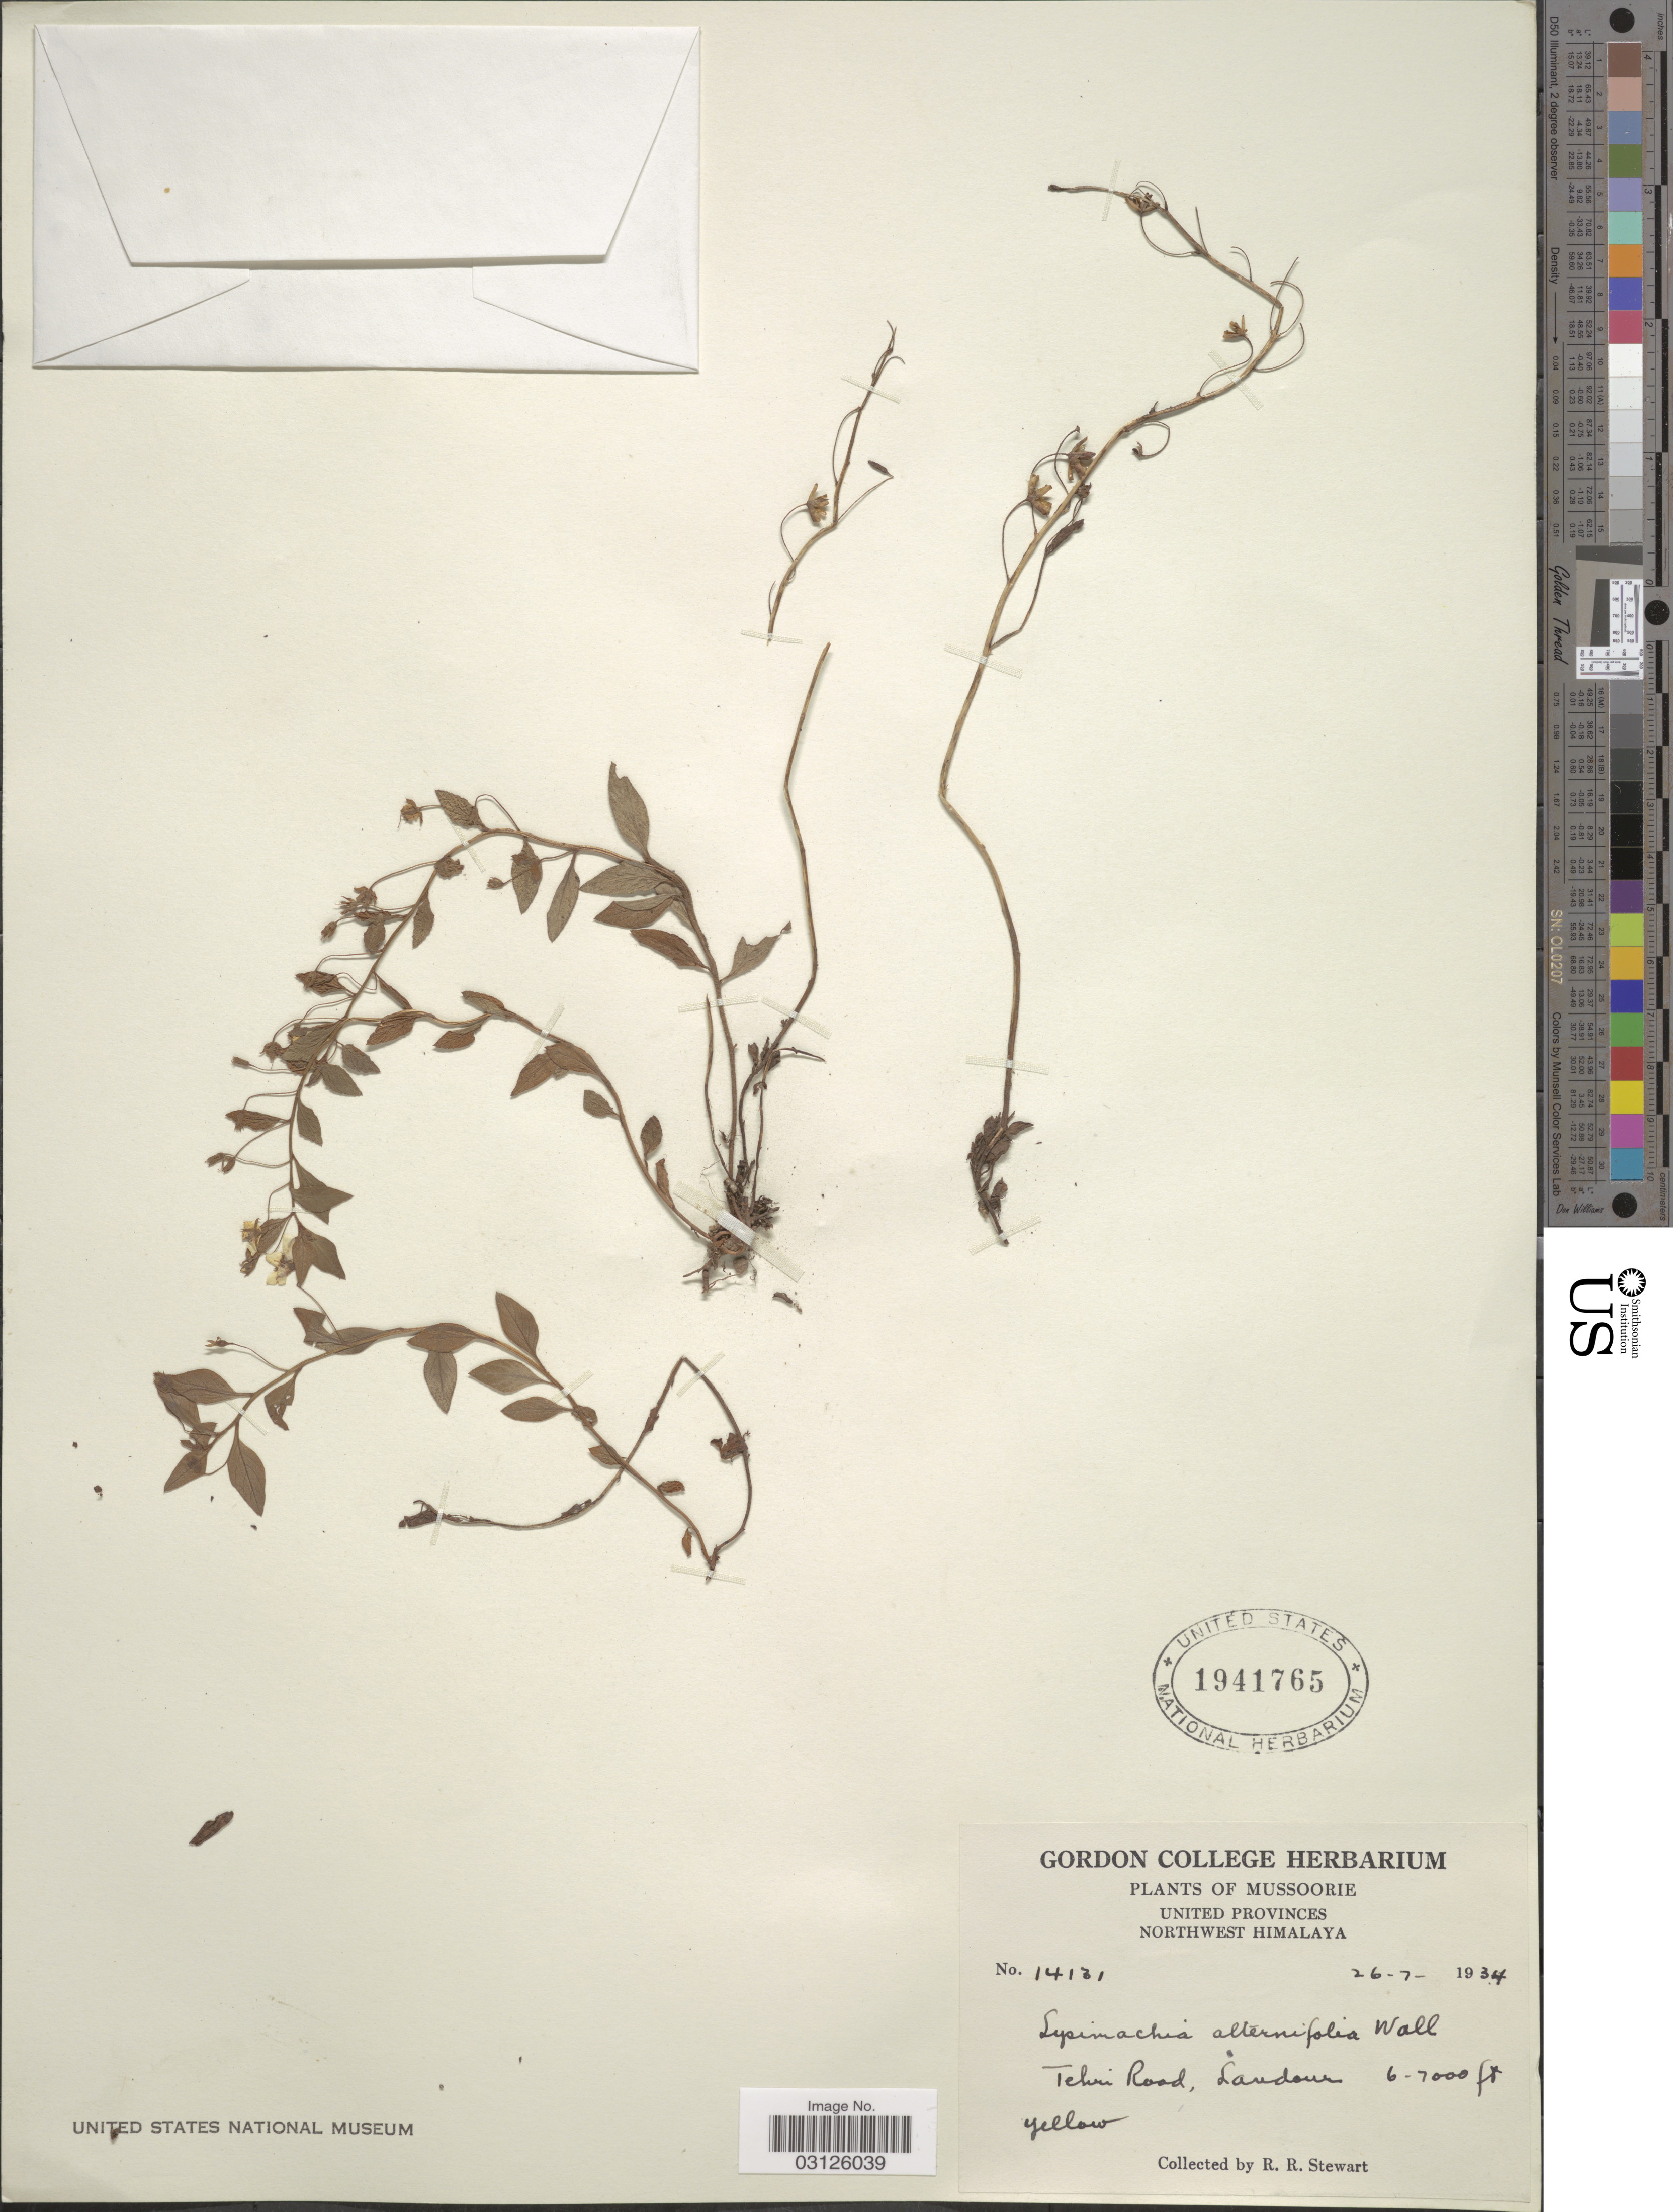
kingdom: Plantae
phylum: Tracheophyta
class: Magnoliopsida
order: Ericales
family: Primulaceae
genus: Lysimachia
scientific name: Lysimachia alternifolia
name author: Wall.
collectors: R. Stewart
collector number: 14131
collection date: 1934-07-26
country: India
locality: Mussoorie. United Provinces. Northwest Himalaya. Tehri Road, Landour.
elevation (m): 1829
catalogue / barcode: US 1941765